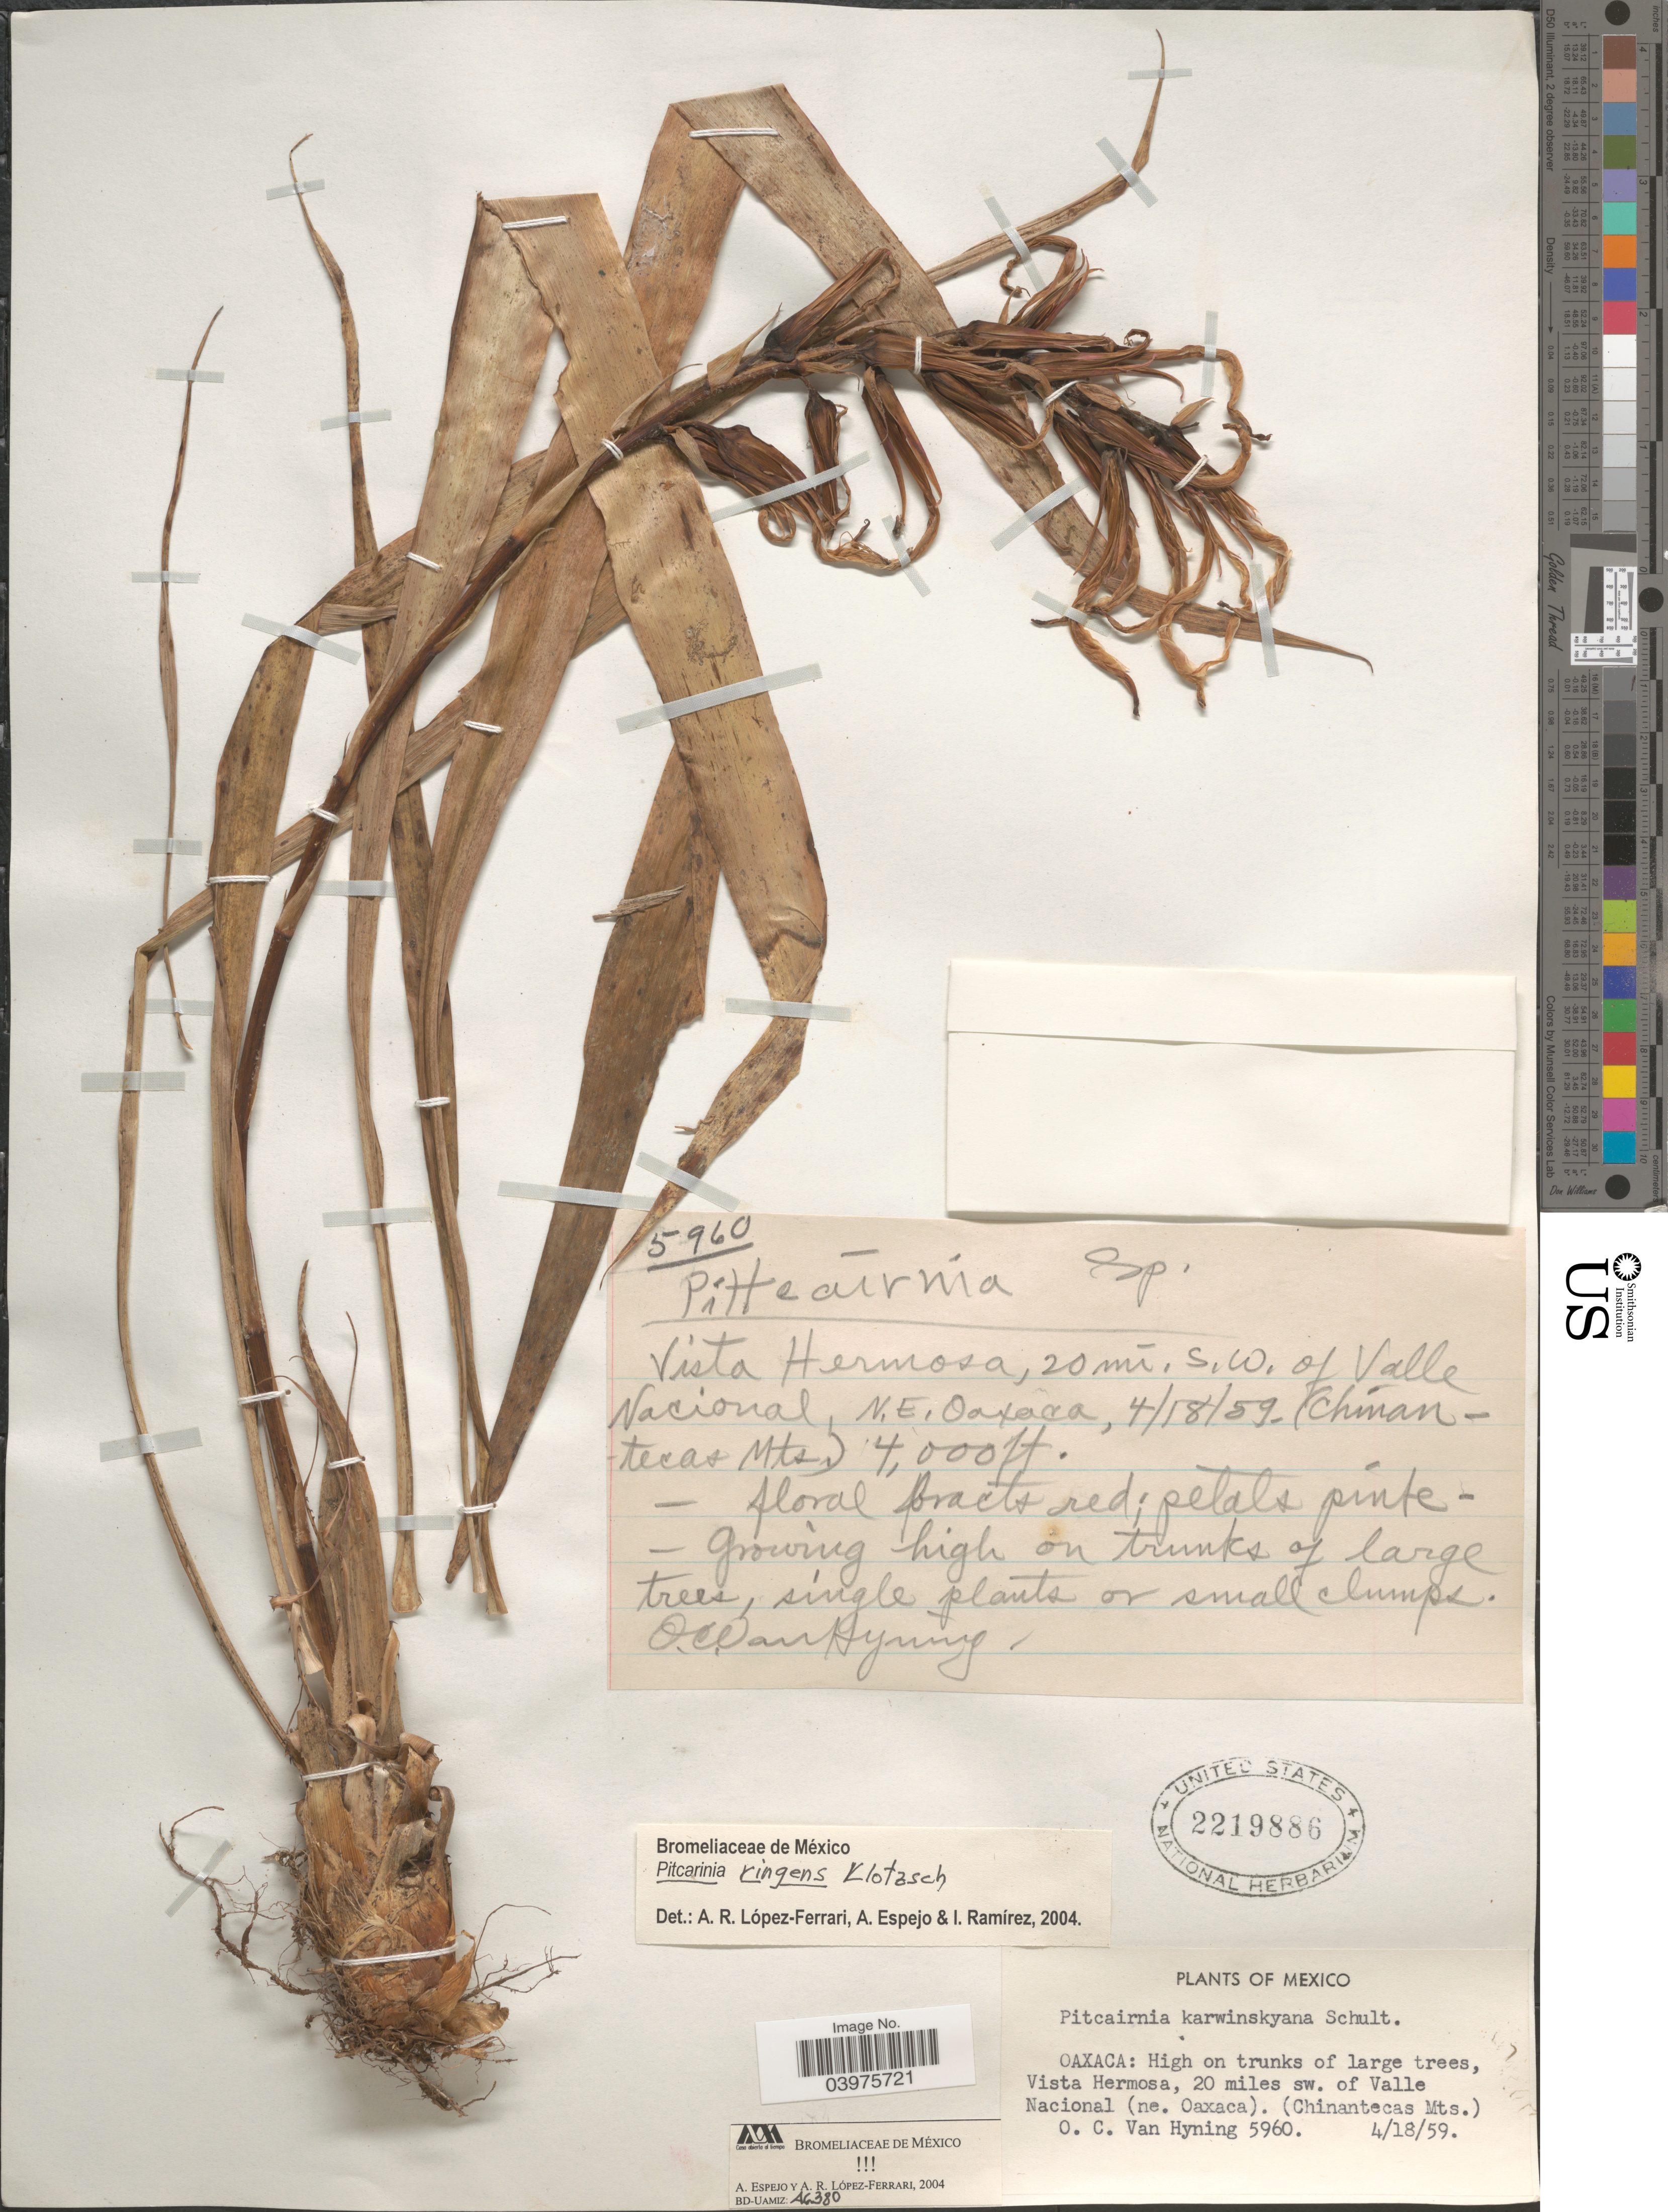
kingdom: Plantae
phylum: Tracheophyta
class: Liliopsida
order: Poales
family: Bromeliaceae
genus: Pitcairnia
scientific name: Pitcairnia ringens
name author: Klotzsch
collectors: O. Van Hyning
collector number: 5960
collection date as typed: Transcribed d/m/y: 18/4/59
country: Mexico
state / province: Oaxaca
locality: Vista Hermosa, 20 mi. S.W. of Valle Nacional, N.E. Oaxaca (Chinantecas Mts.).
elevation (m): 1219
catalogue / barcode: US 2219886